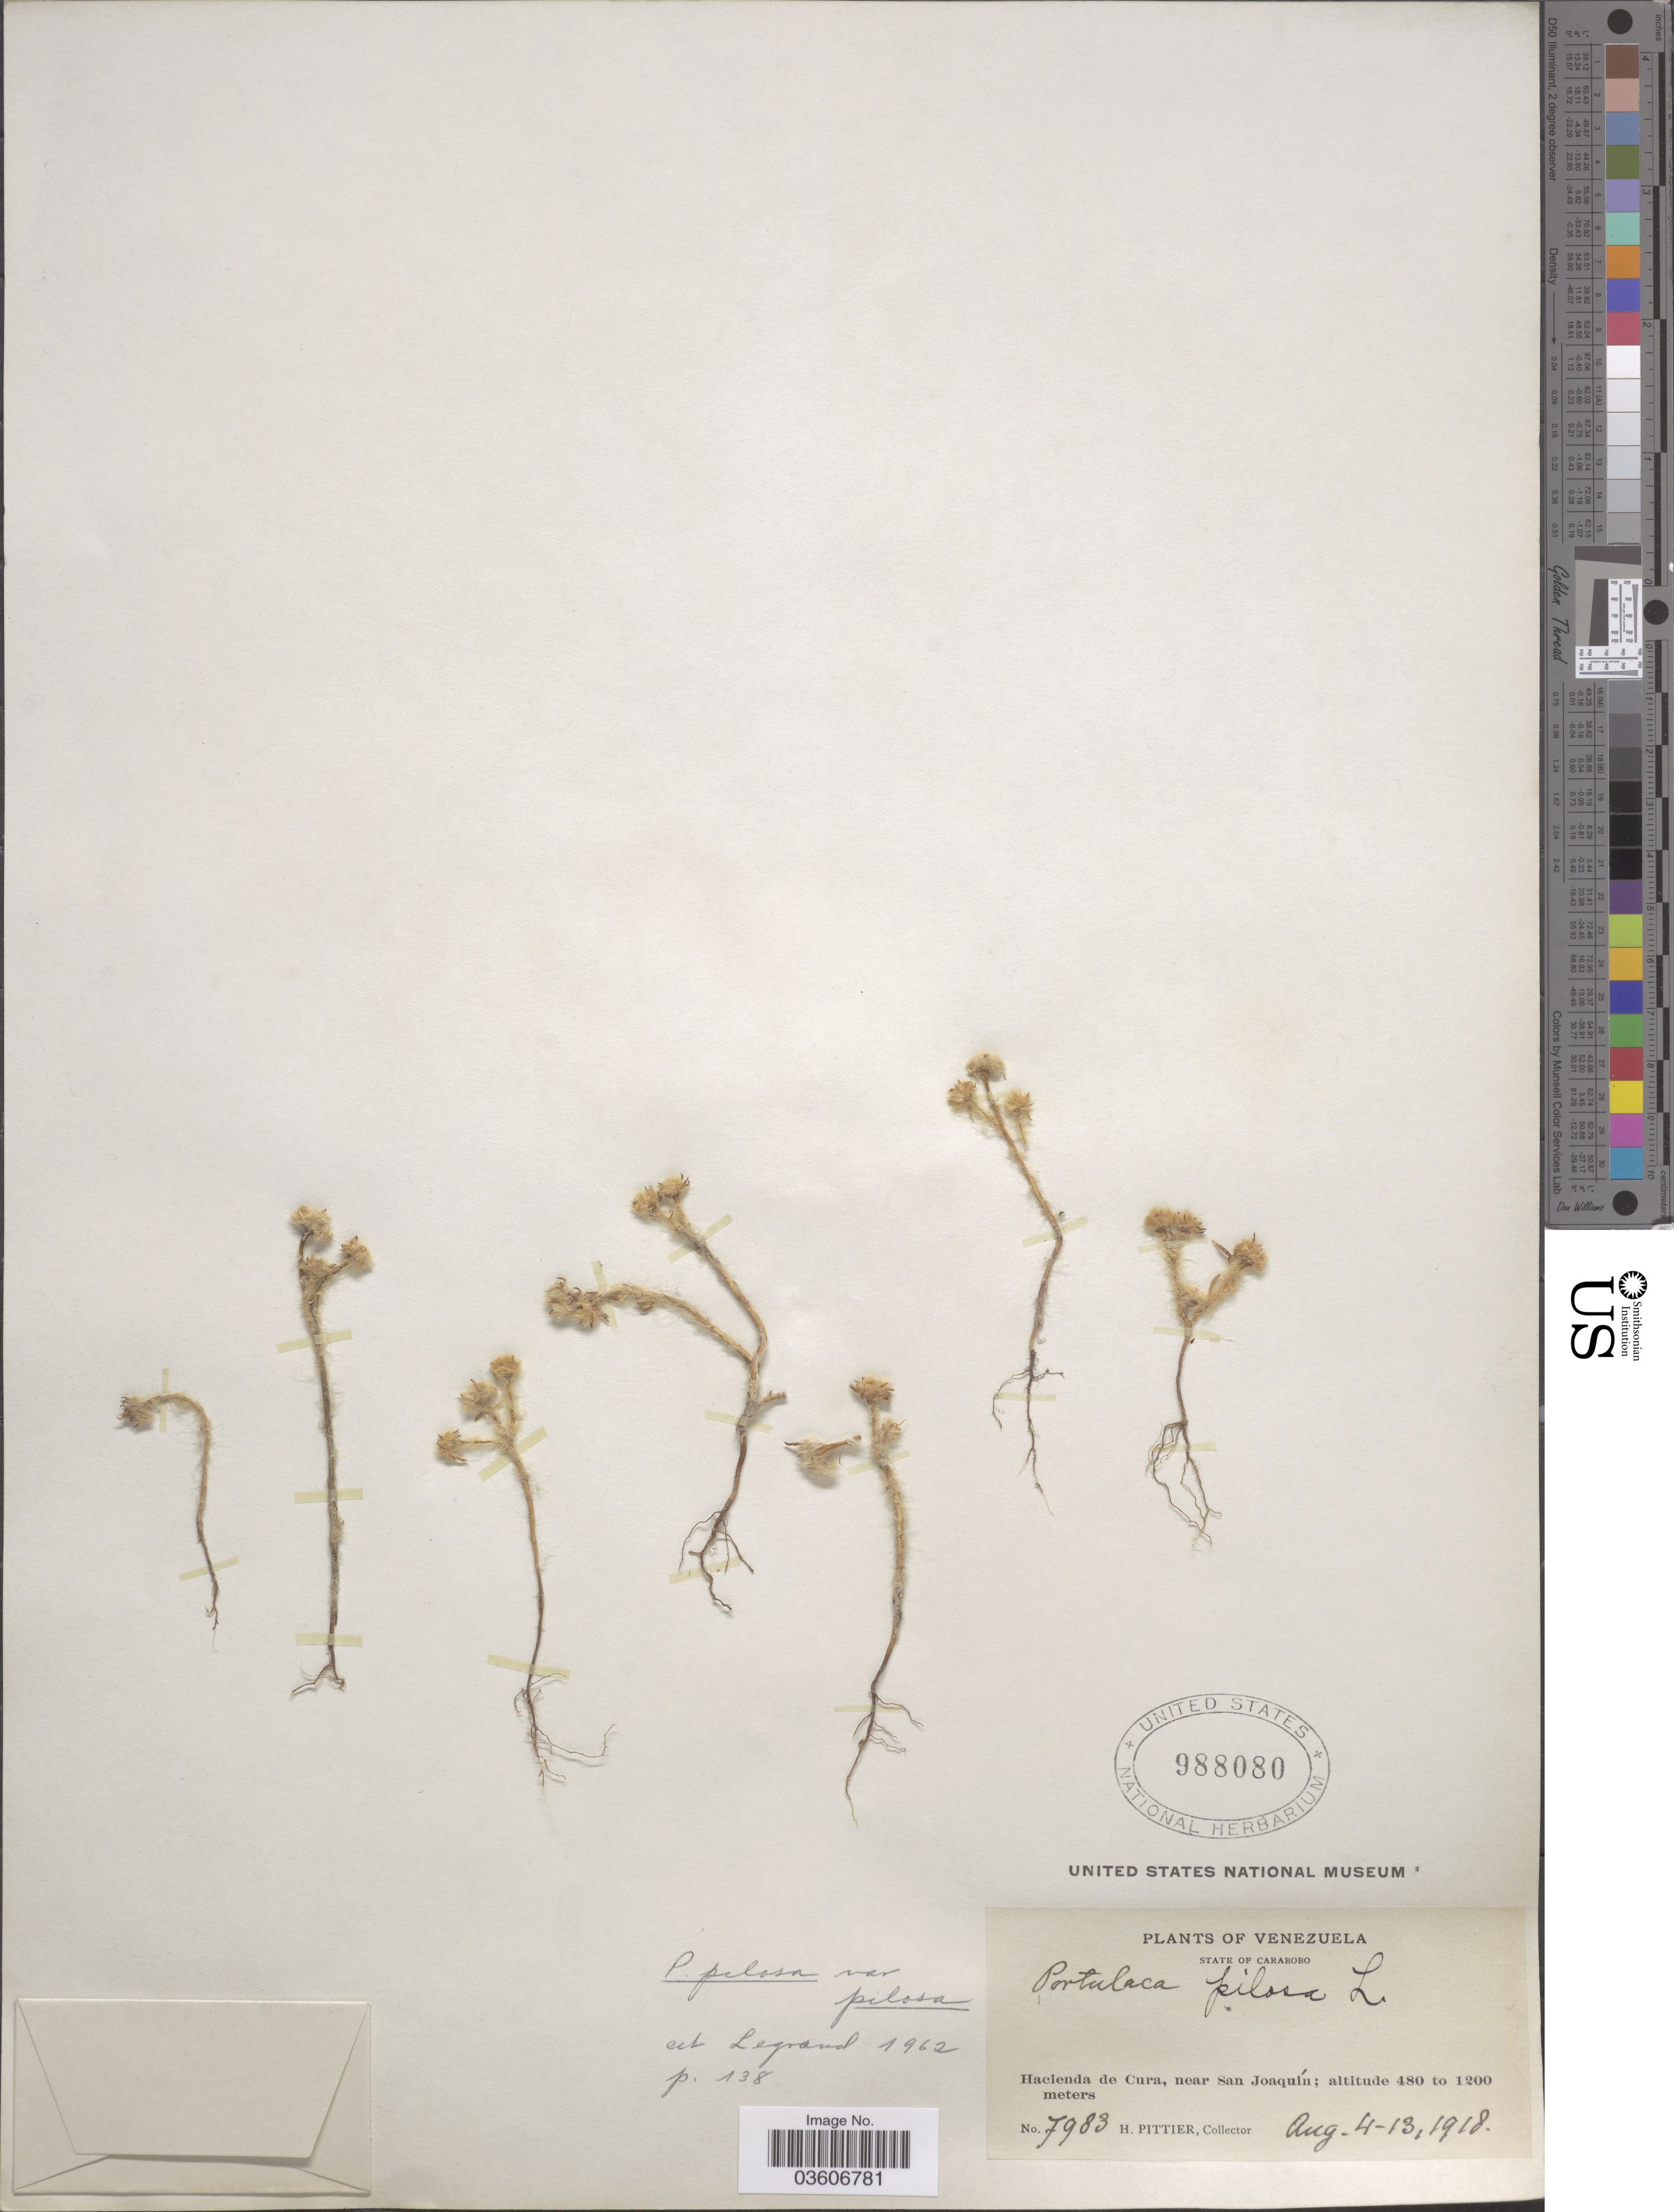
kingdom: Plantae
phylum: Tracheophyta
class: Magnoliopsida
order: Caryophyllales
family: Portulacaceae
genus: Portulaca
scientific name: Portulaca pilosa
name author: L.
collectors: H. F. Pittier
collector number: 7983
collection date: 1918-08-04/1918-08-13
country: Venezuela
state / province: Carabobo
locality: Hacienda de Cura, near San Joaquín.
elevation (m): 480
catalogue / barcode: US 988080